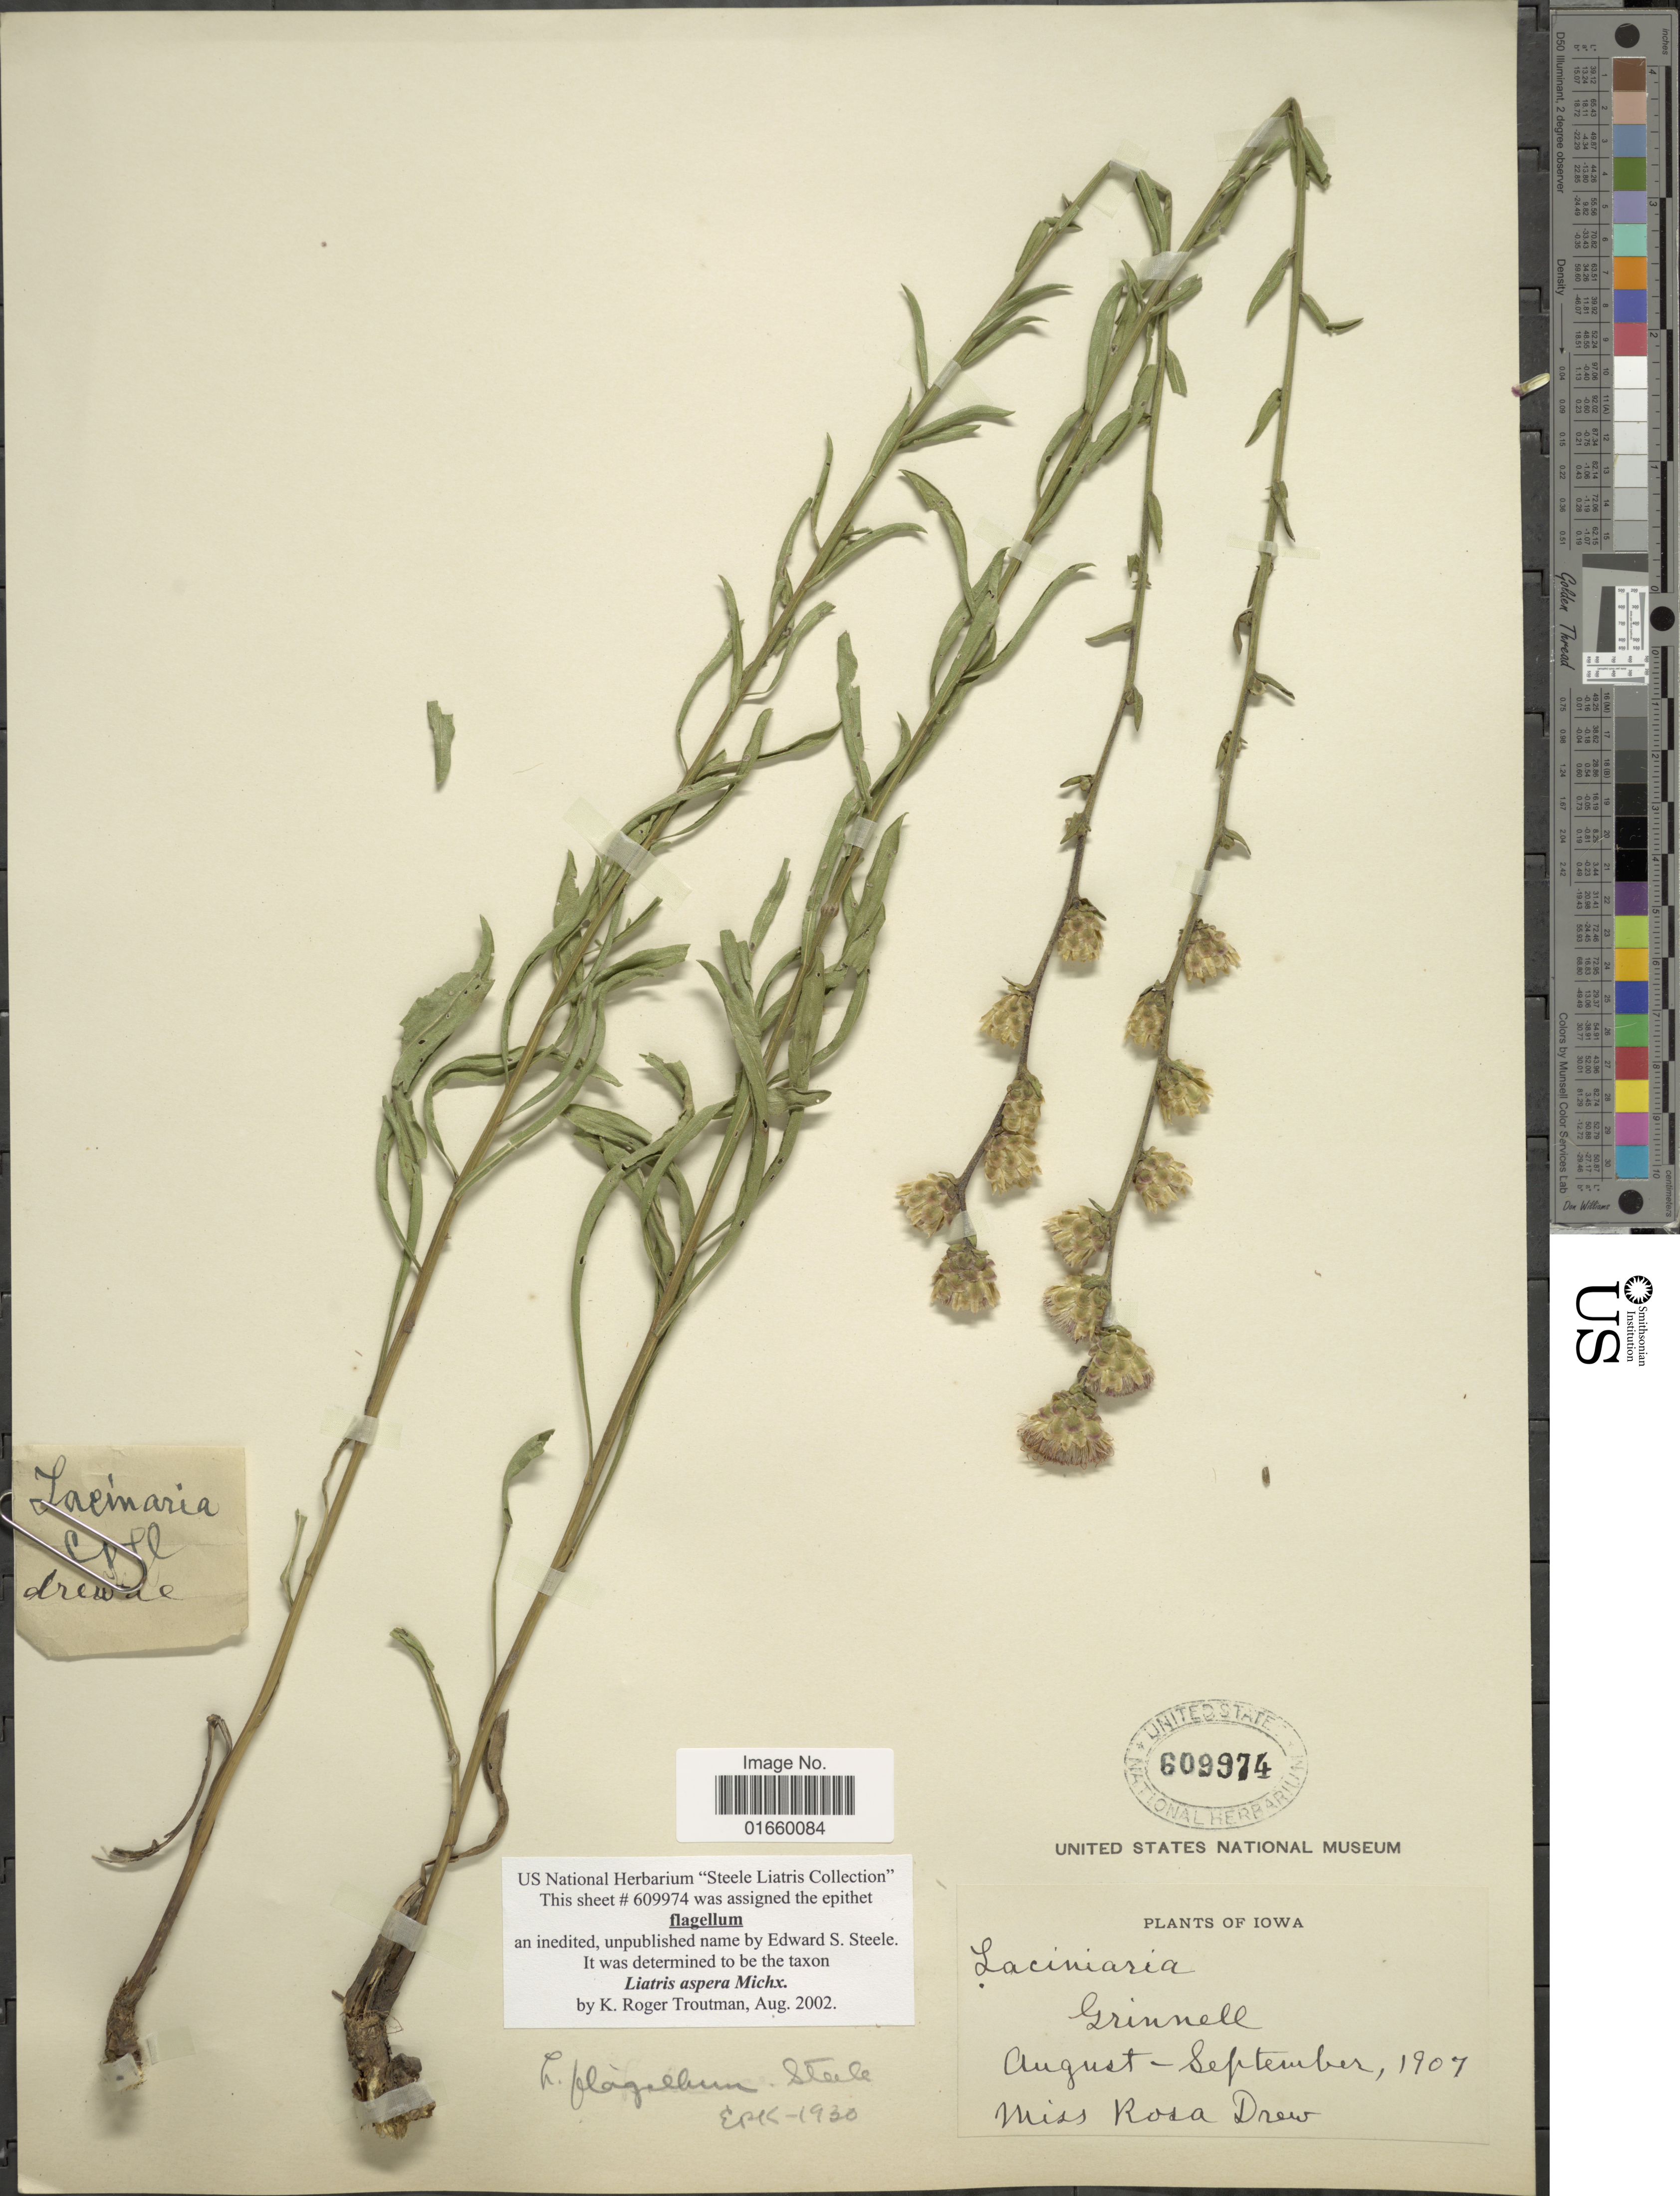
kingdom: Plantae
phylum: Tracheophyta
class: Magnoliopsida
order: Asterales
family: Asteraceae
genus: Liatris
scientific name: Liatris aspera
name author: Michx.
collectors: R. Drew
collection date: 1907-08/1907-09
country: United States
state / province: Iowa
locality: Grinnell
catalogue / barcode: US 609974